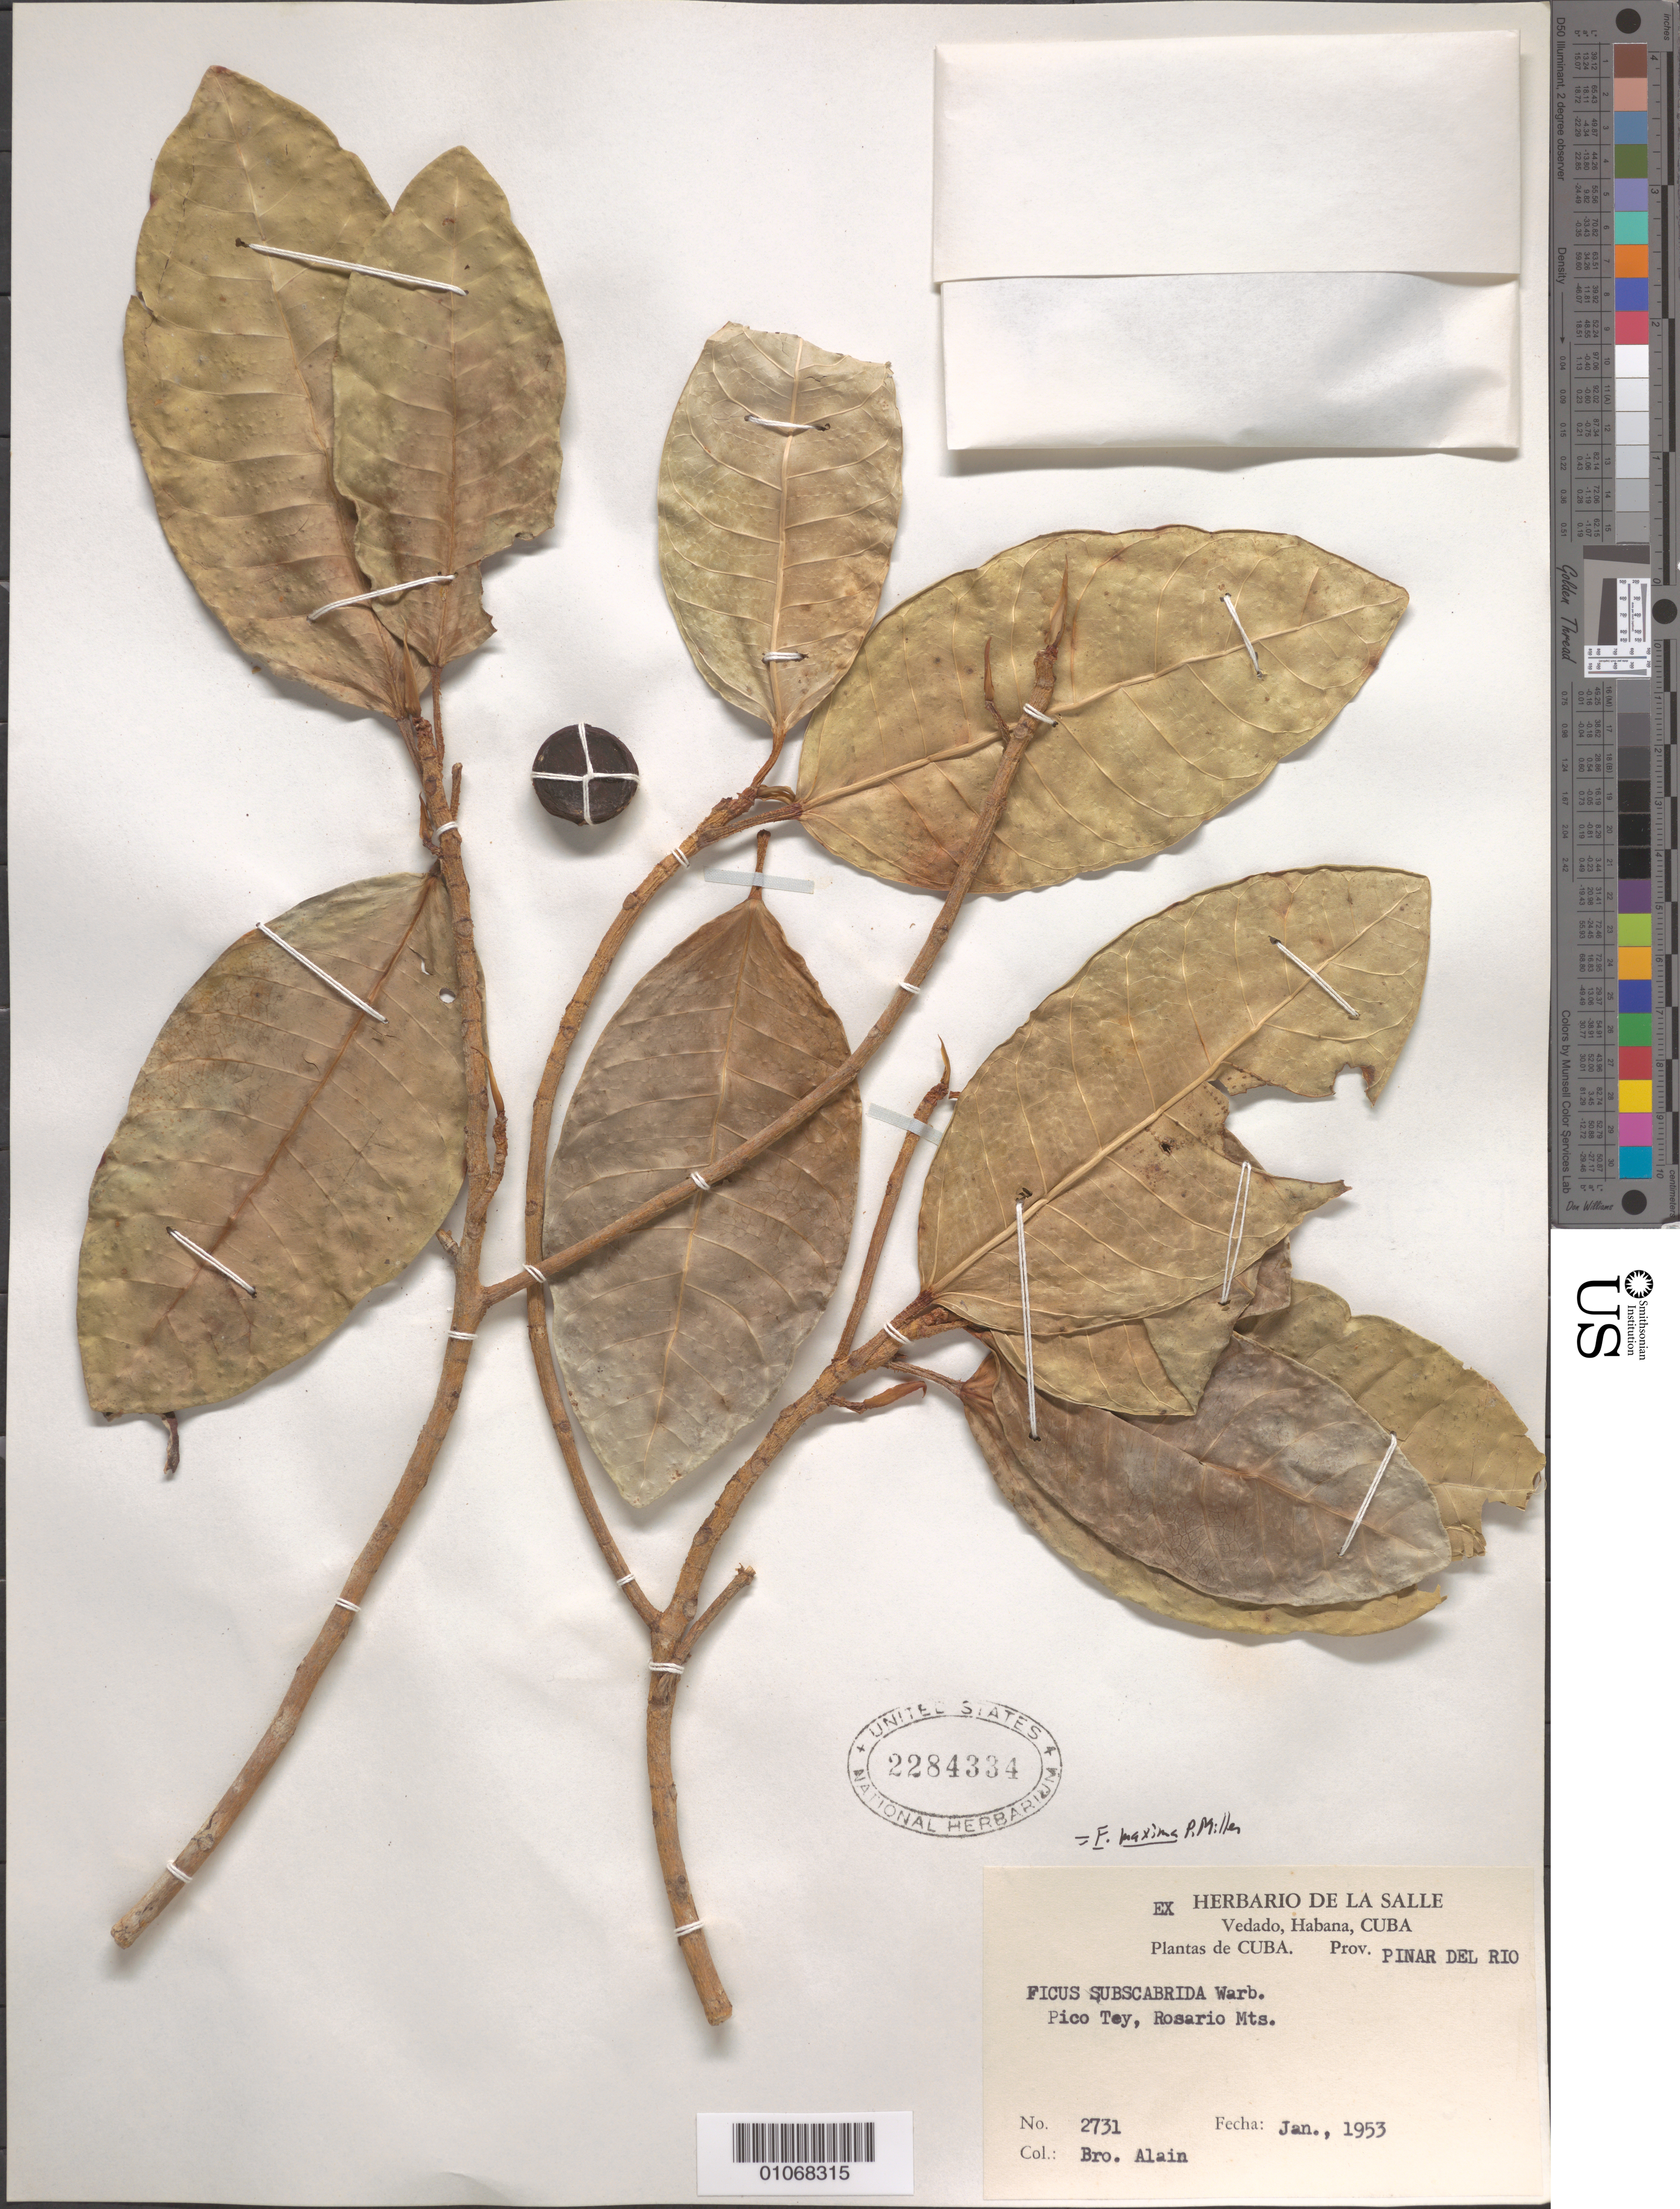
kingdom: Plantae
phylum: Tracheophyta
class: Magnoliopsida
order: Rosales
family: Moraceae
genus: Ficus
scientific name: Ficus maxima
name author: Mill.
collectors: A. H. Liogier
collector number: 2731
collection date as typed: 01 Jan 1953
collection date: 1953-01-01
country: Cuba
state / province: Pinar del Rio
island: Cuba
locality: Pico Toy, Rosario mts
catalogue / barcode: US 2284334